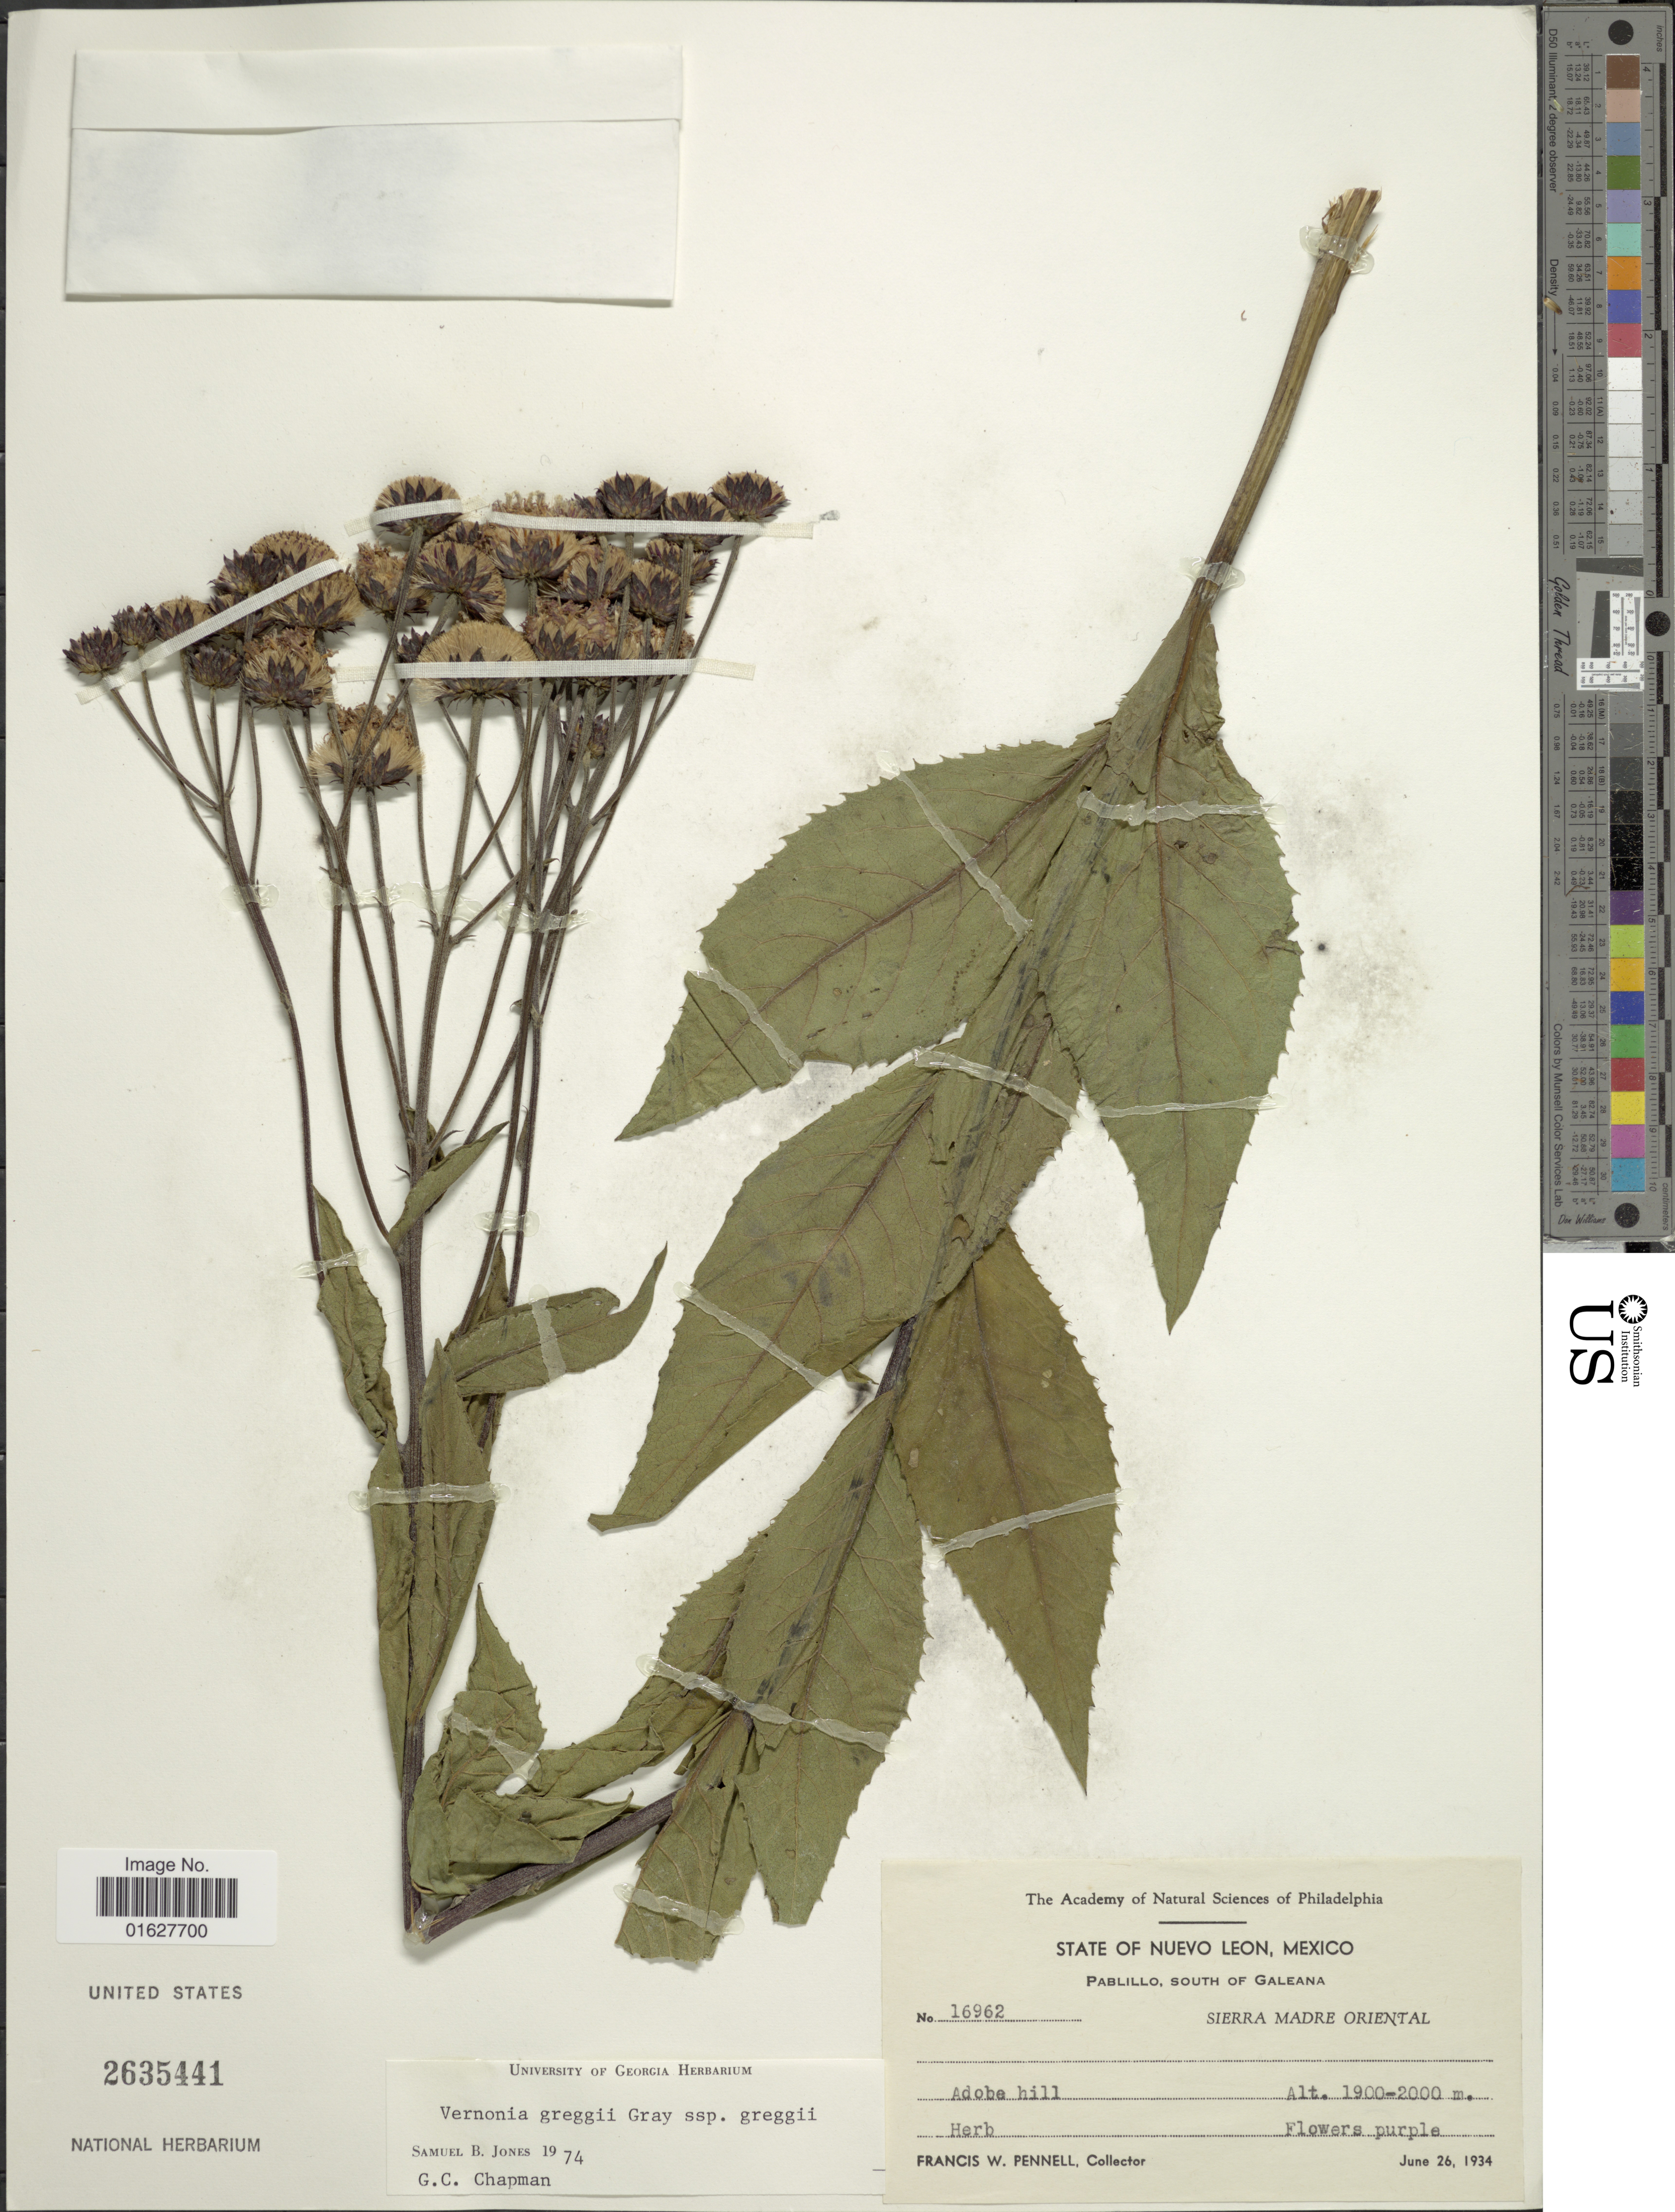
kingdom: Plantae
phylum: Tracheophyta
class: Magnoliopsida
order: Asterales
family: Asteraceae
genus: Vernonia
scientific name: Vernonia greggii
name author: A. Gray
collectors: F. W. Pennell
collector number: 16962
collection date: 1934-06-26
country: Mexico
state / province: Nuevo León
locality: Nuevo León, Mexico. Pablillo, South of Galeana. Sierra Madre Oriental. Adobe hill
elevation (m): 1900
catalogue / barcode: US 2635441